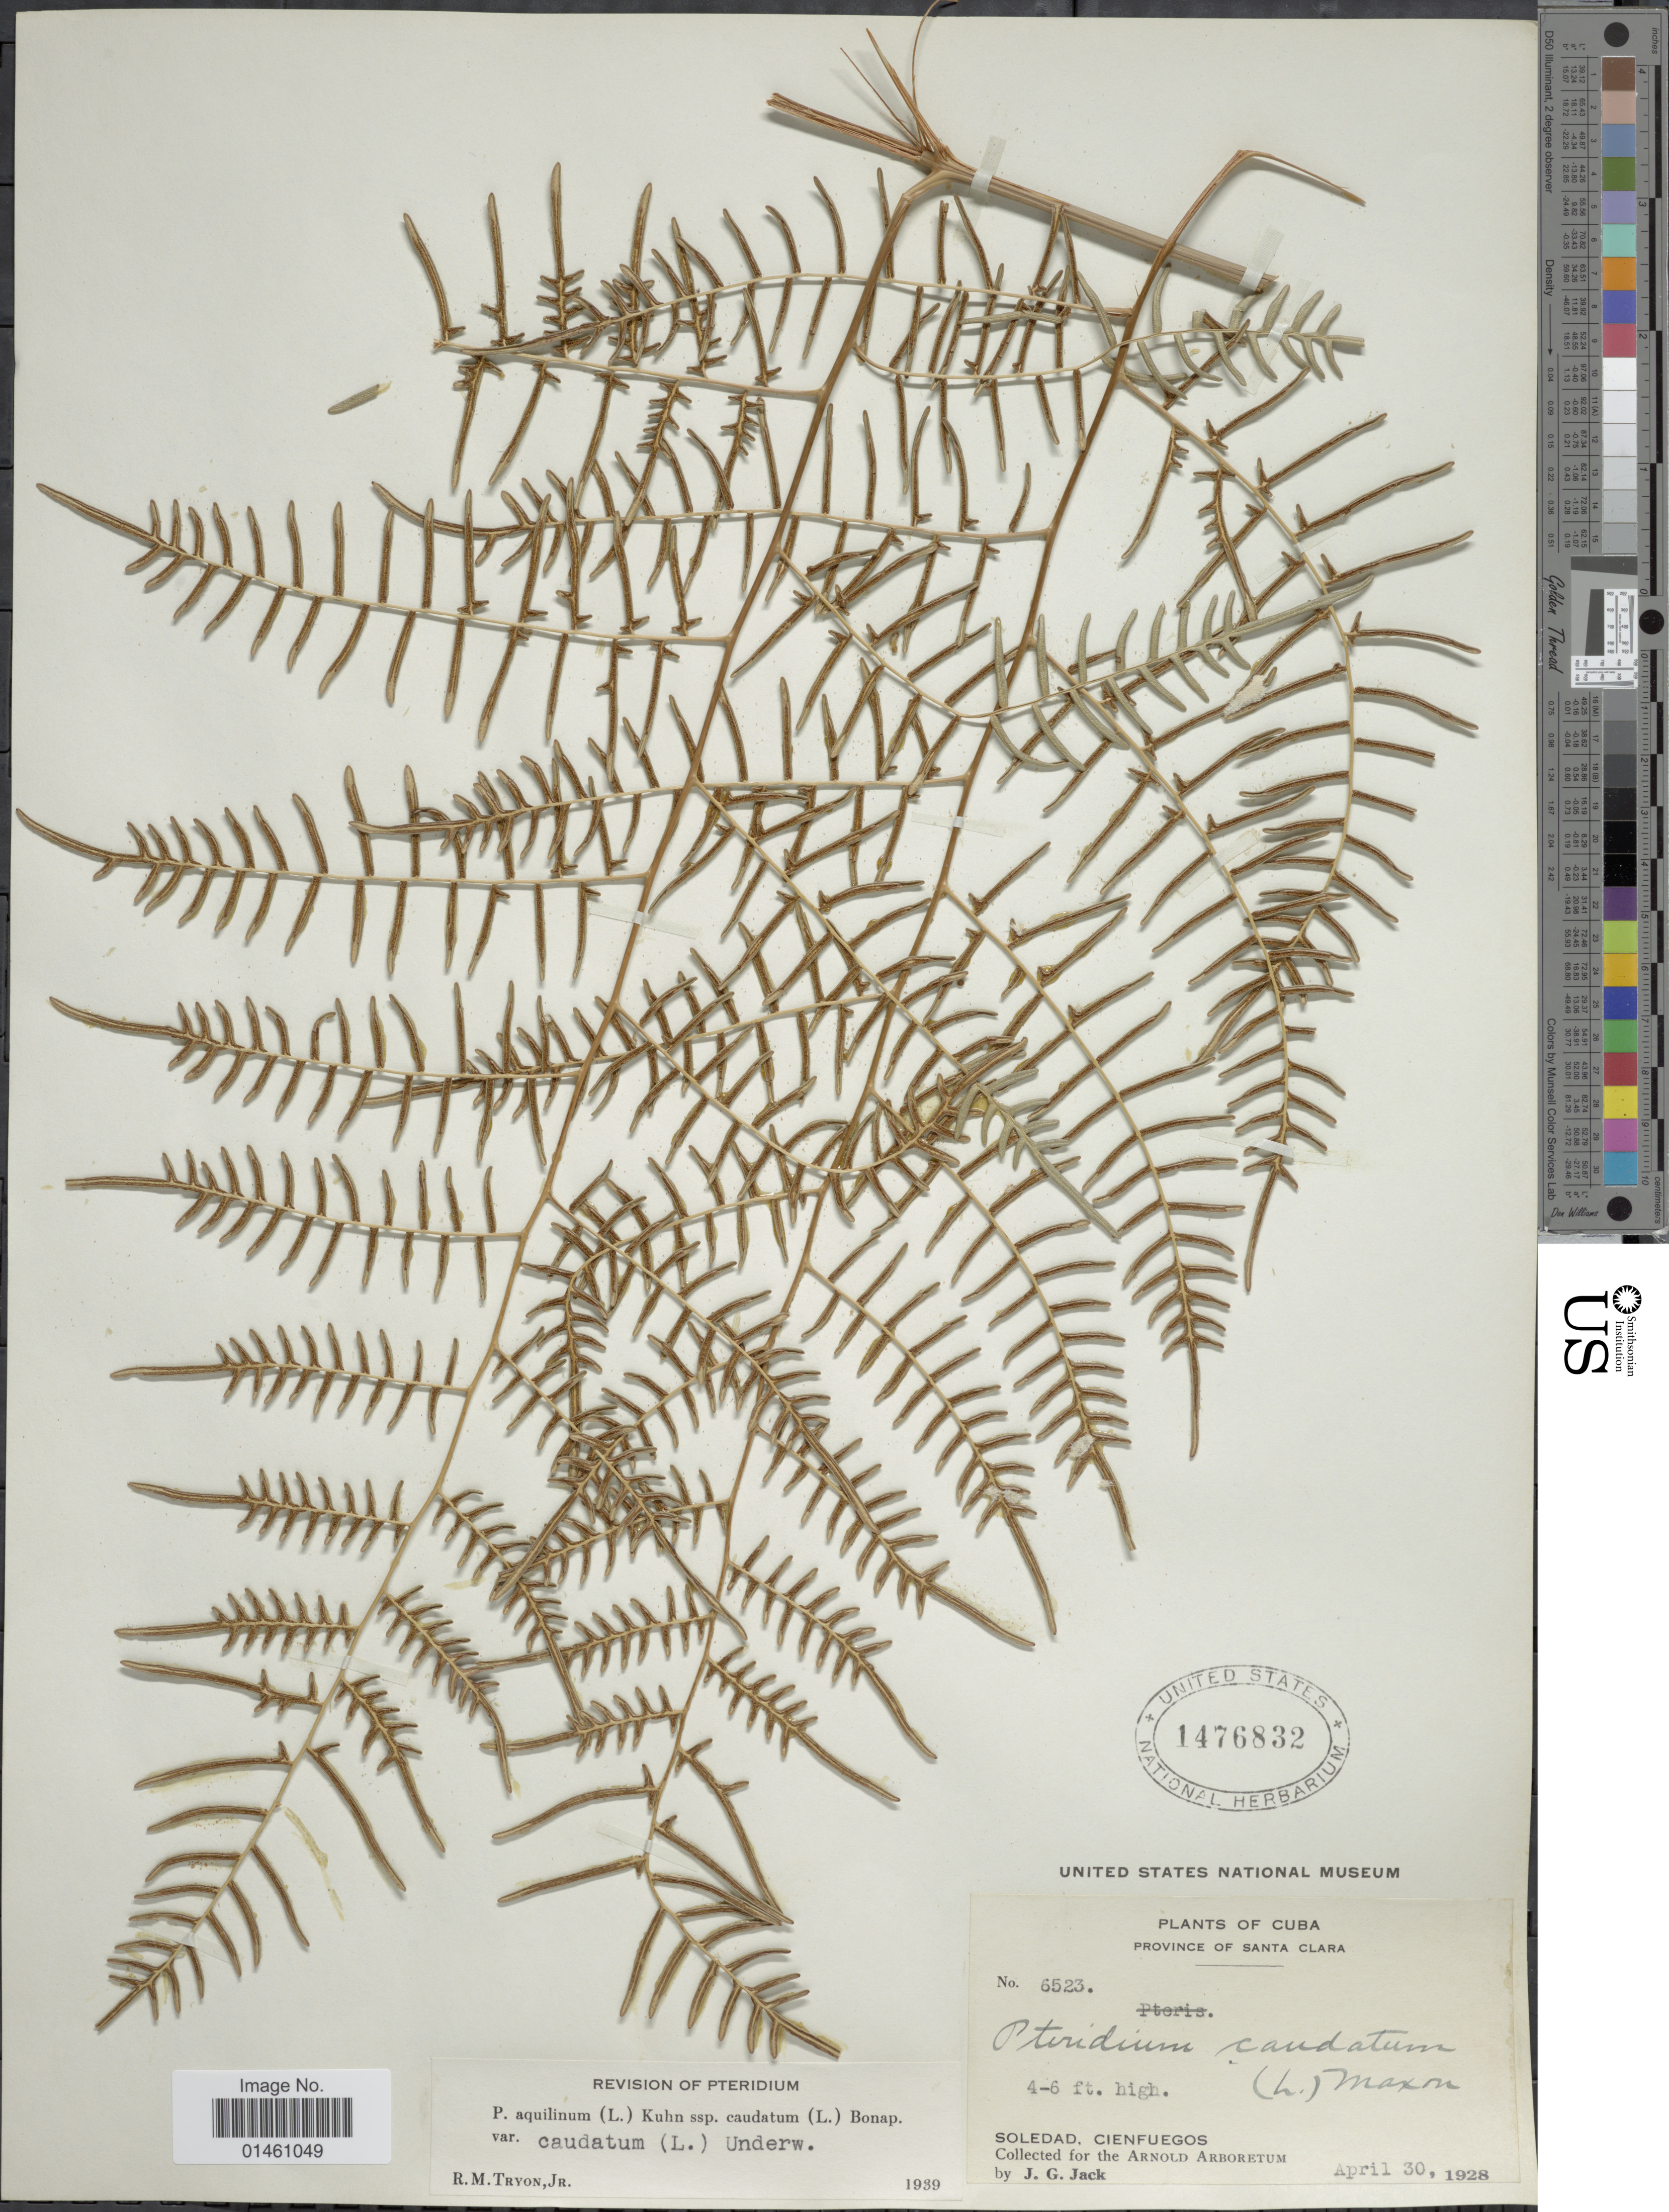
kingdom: Plantae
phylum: Tracheophyta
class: Polypodiopsida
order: Polypodiales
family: Dennstaedtiaceae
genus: Pteridium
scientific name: Pteridium caudatum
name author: (L.) Maxon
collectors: J. G. Jack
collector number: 6523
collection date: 1928-04-30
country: Cuba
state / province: Las Villas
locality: Santa Clara, Soledad, Cienfuegos.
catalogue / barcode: US 1476832